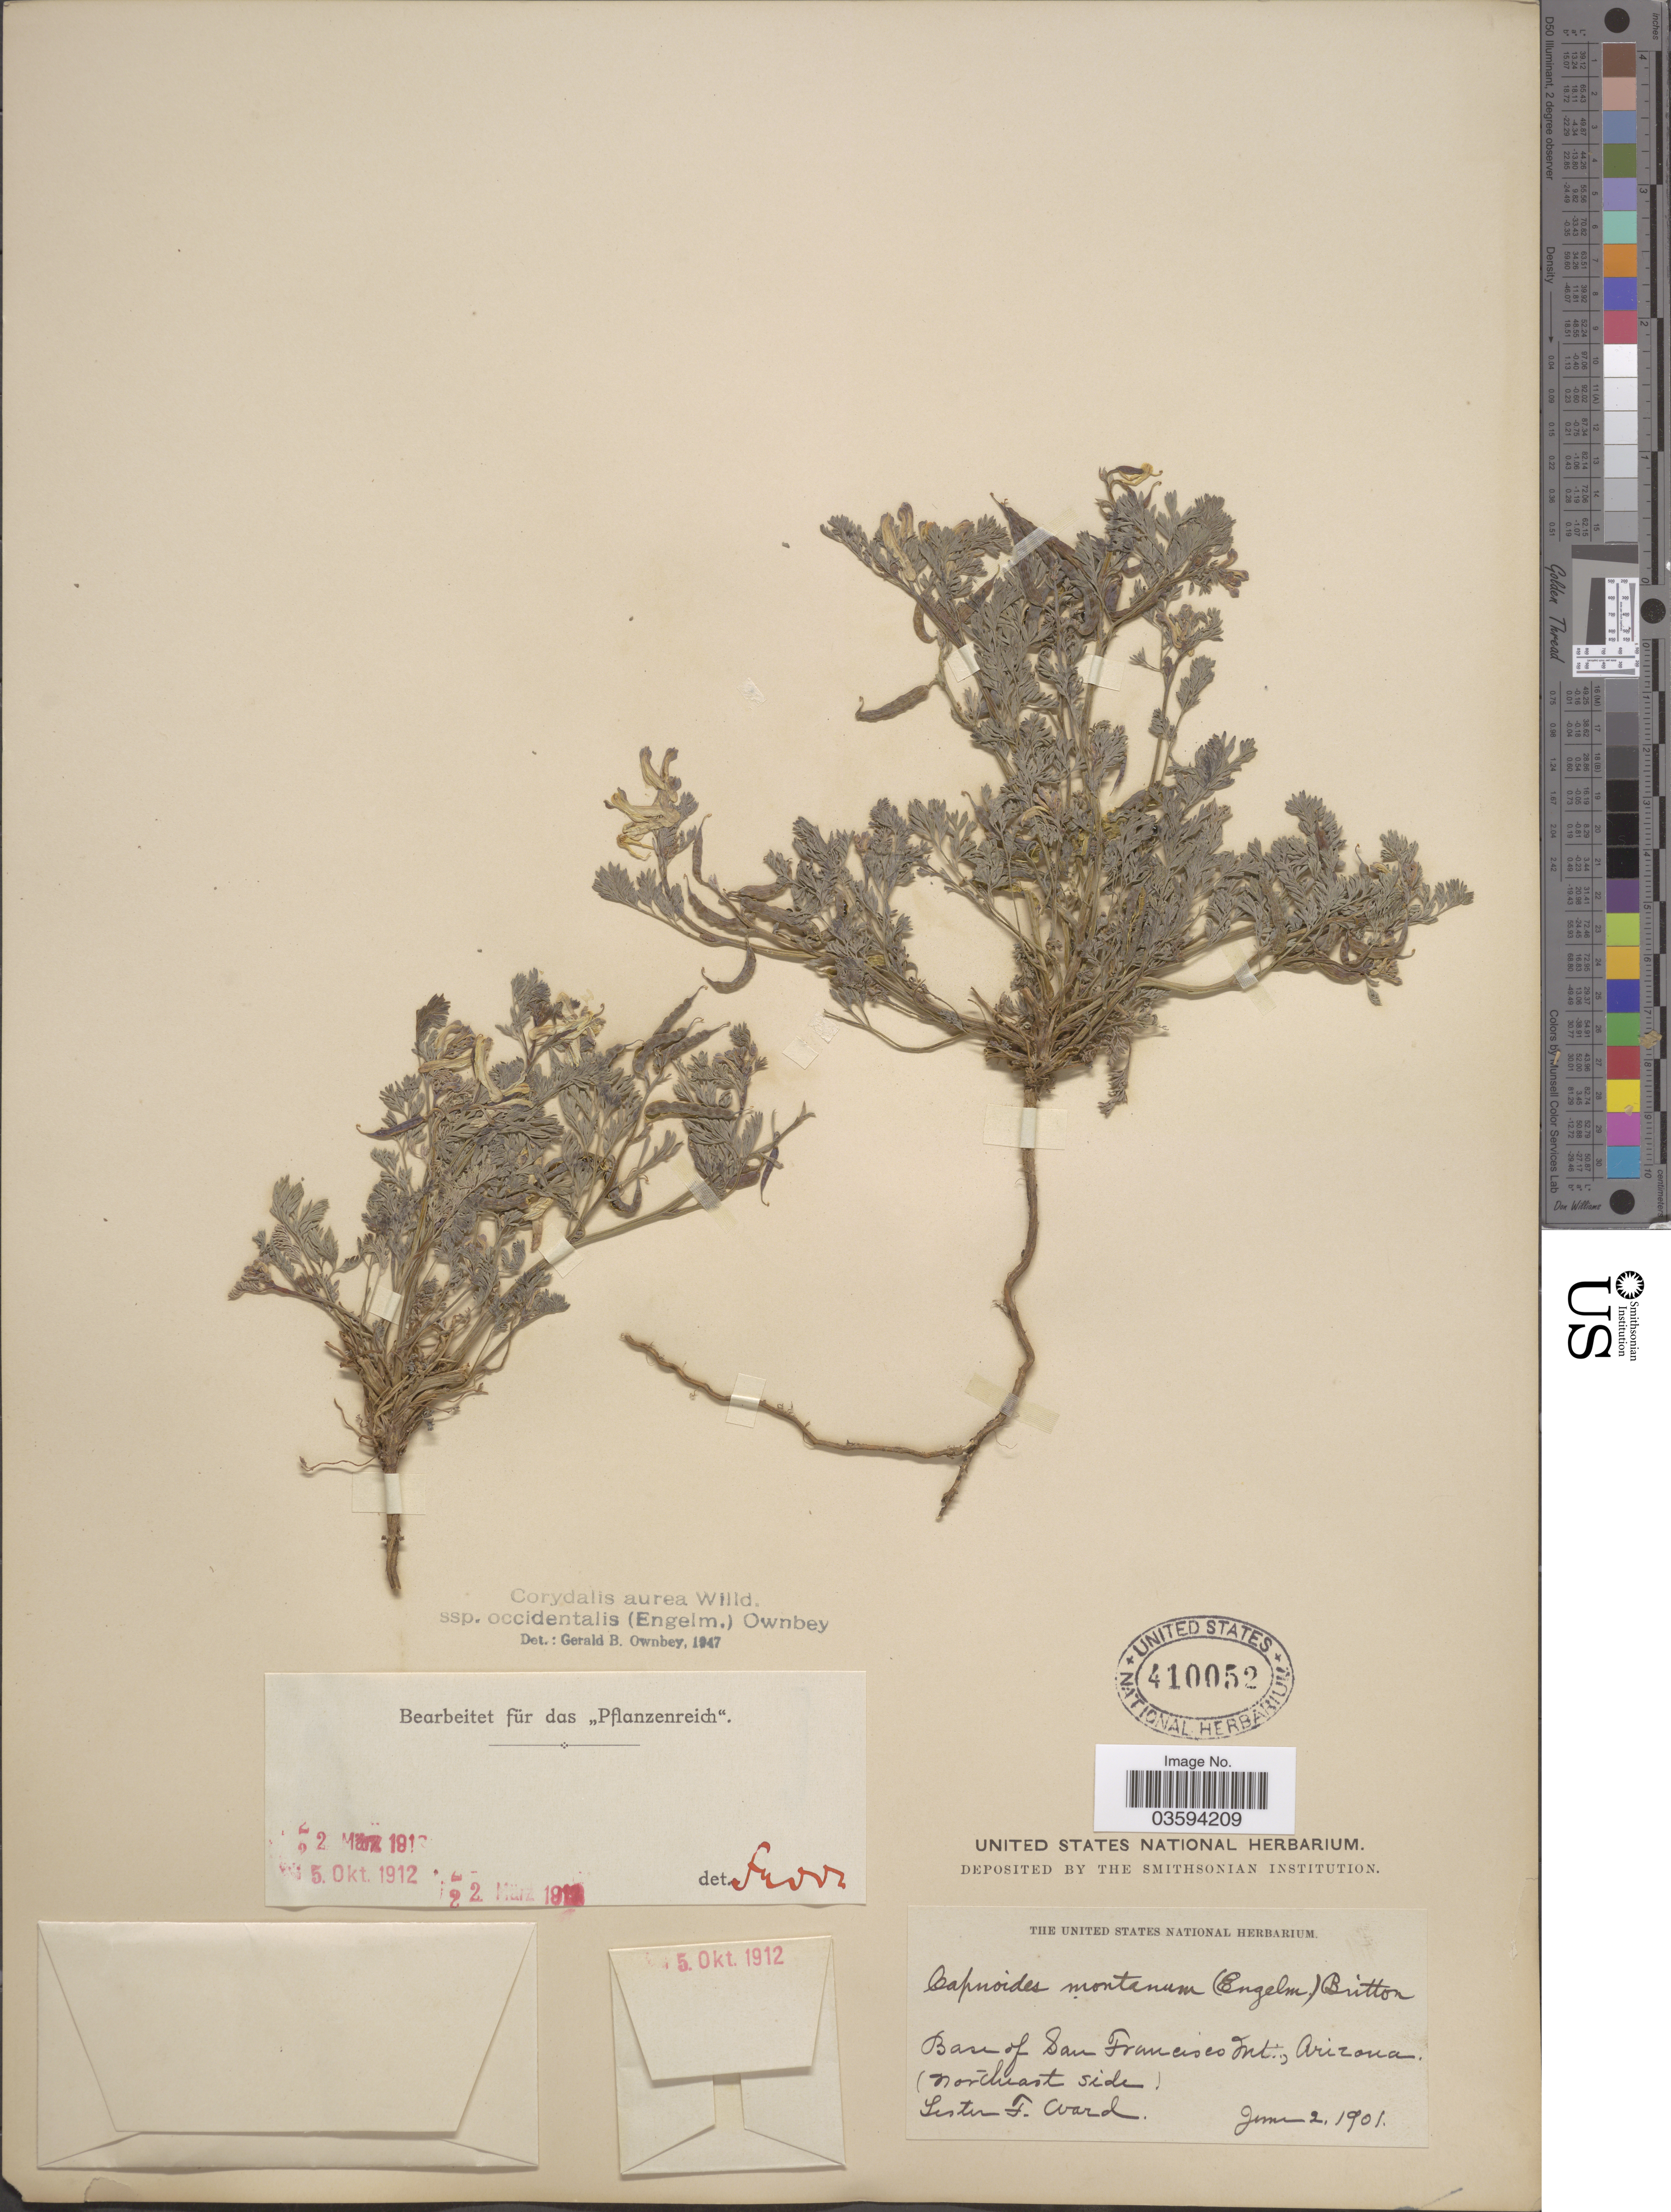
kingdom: Plantae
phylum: Tracheophyta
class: Magnoliopsida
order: Ranunculales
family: Papaveraceae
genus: Corydalis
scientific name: Corydalis aurea subsp. occidentalis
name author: Willd.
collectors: L. F. Ward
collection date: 1901-06-02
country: United States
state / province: Arizona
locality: Base of San Francisco Mt., (northeast side).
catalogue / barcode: US 410052